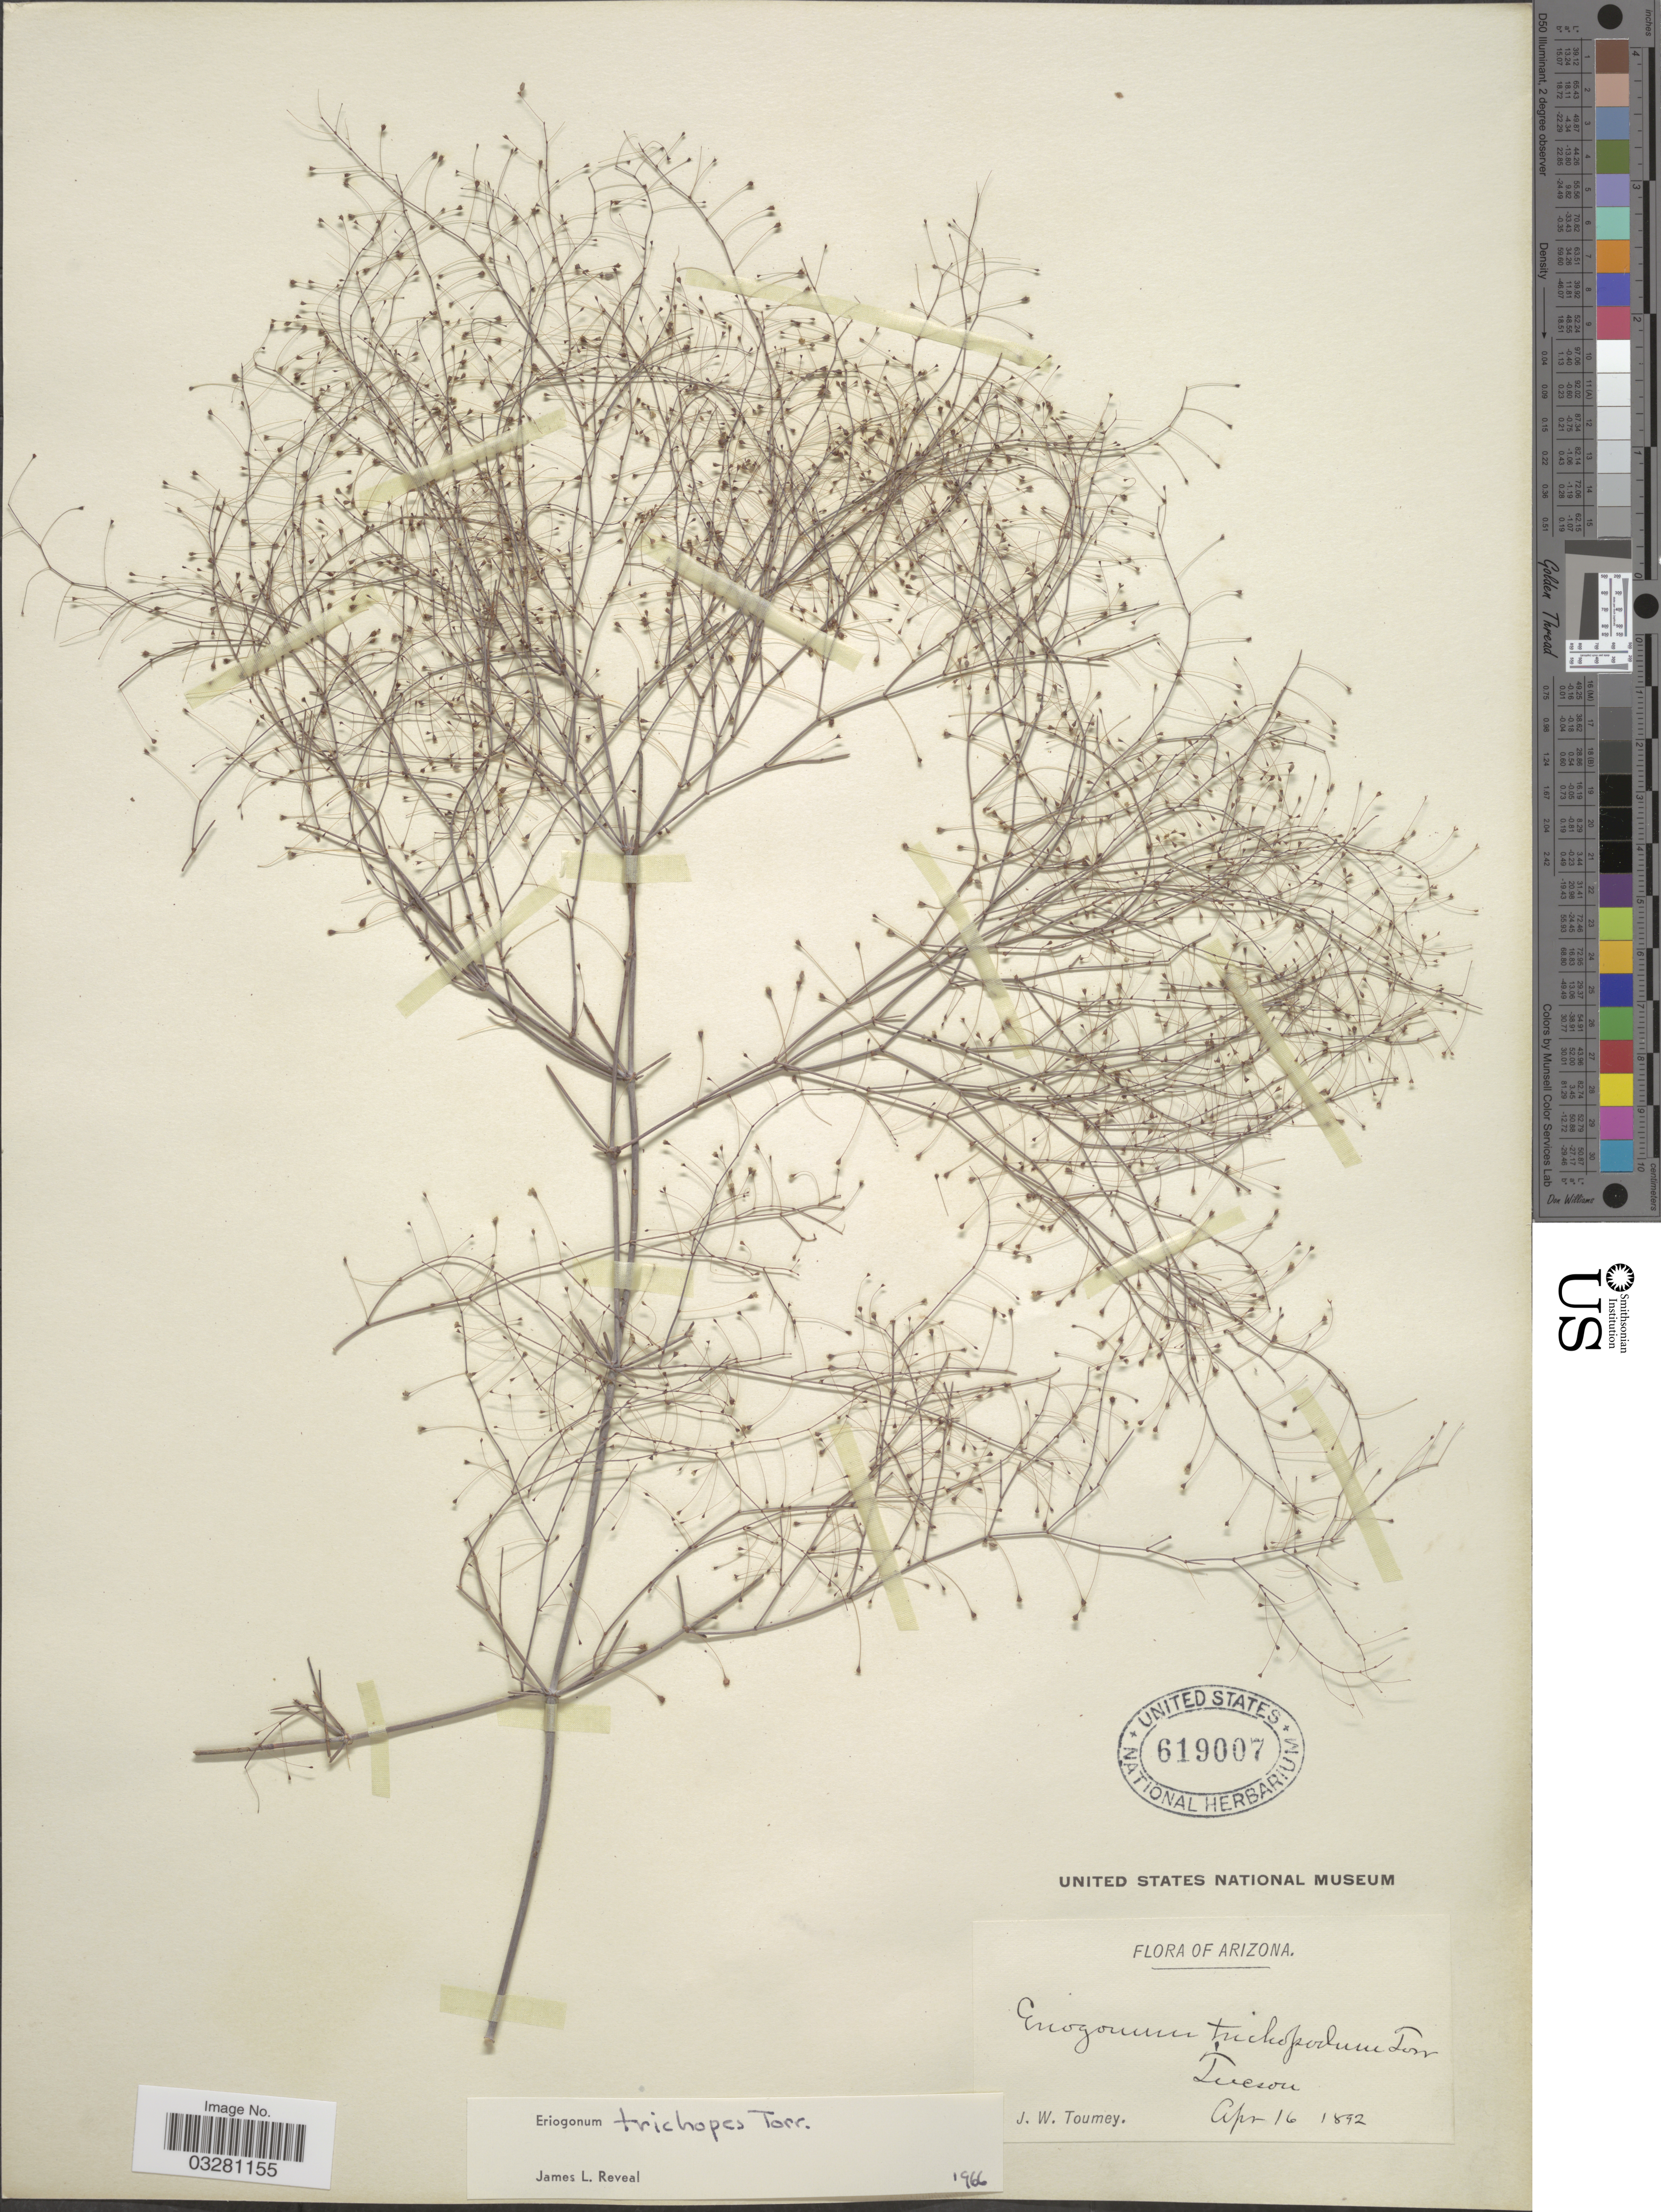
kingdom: Plantae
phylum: Tracheophyta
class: Magnoliopsida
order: Caryophyllales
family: Polygonaceae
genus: Eriogonum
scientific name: Eriogonum trichopes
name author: Torr.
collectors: J. W. Toumey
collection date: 1892-04-16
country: United States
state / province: Arizona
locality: Tucson.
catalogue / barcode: US 619007